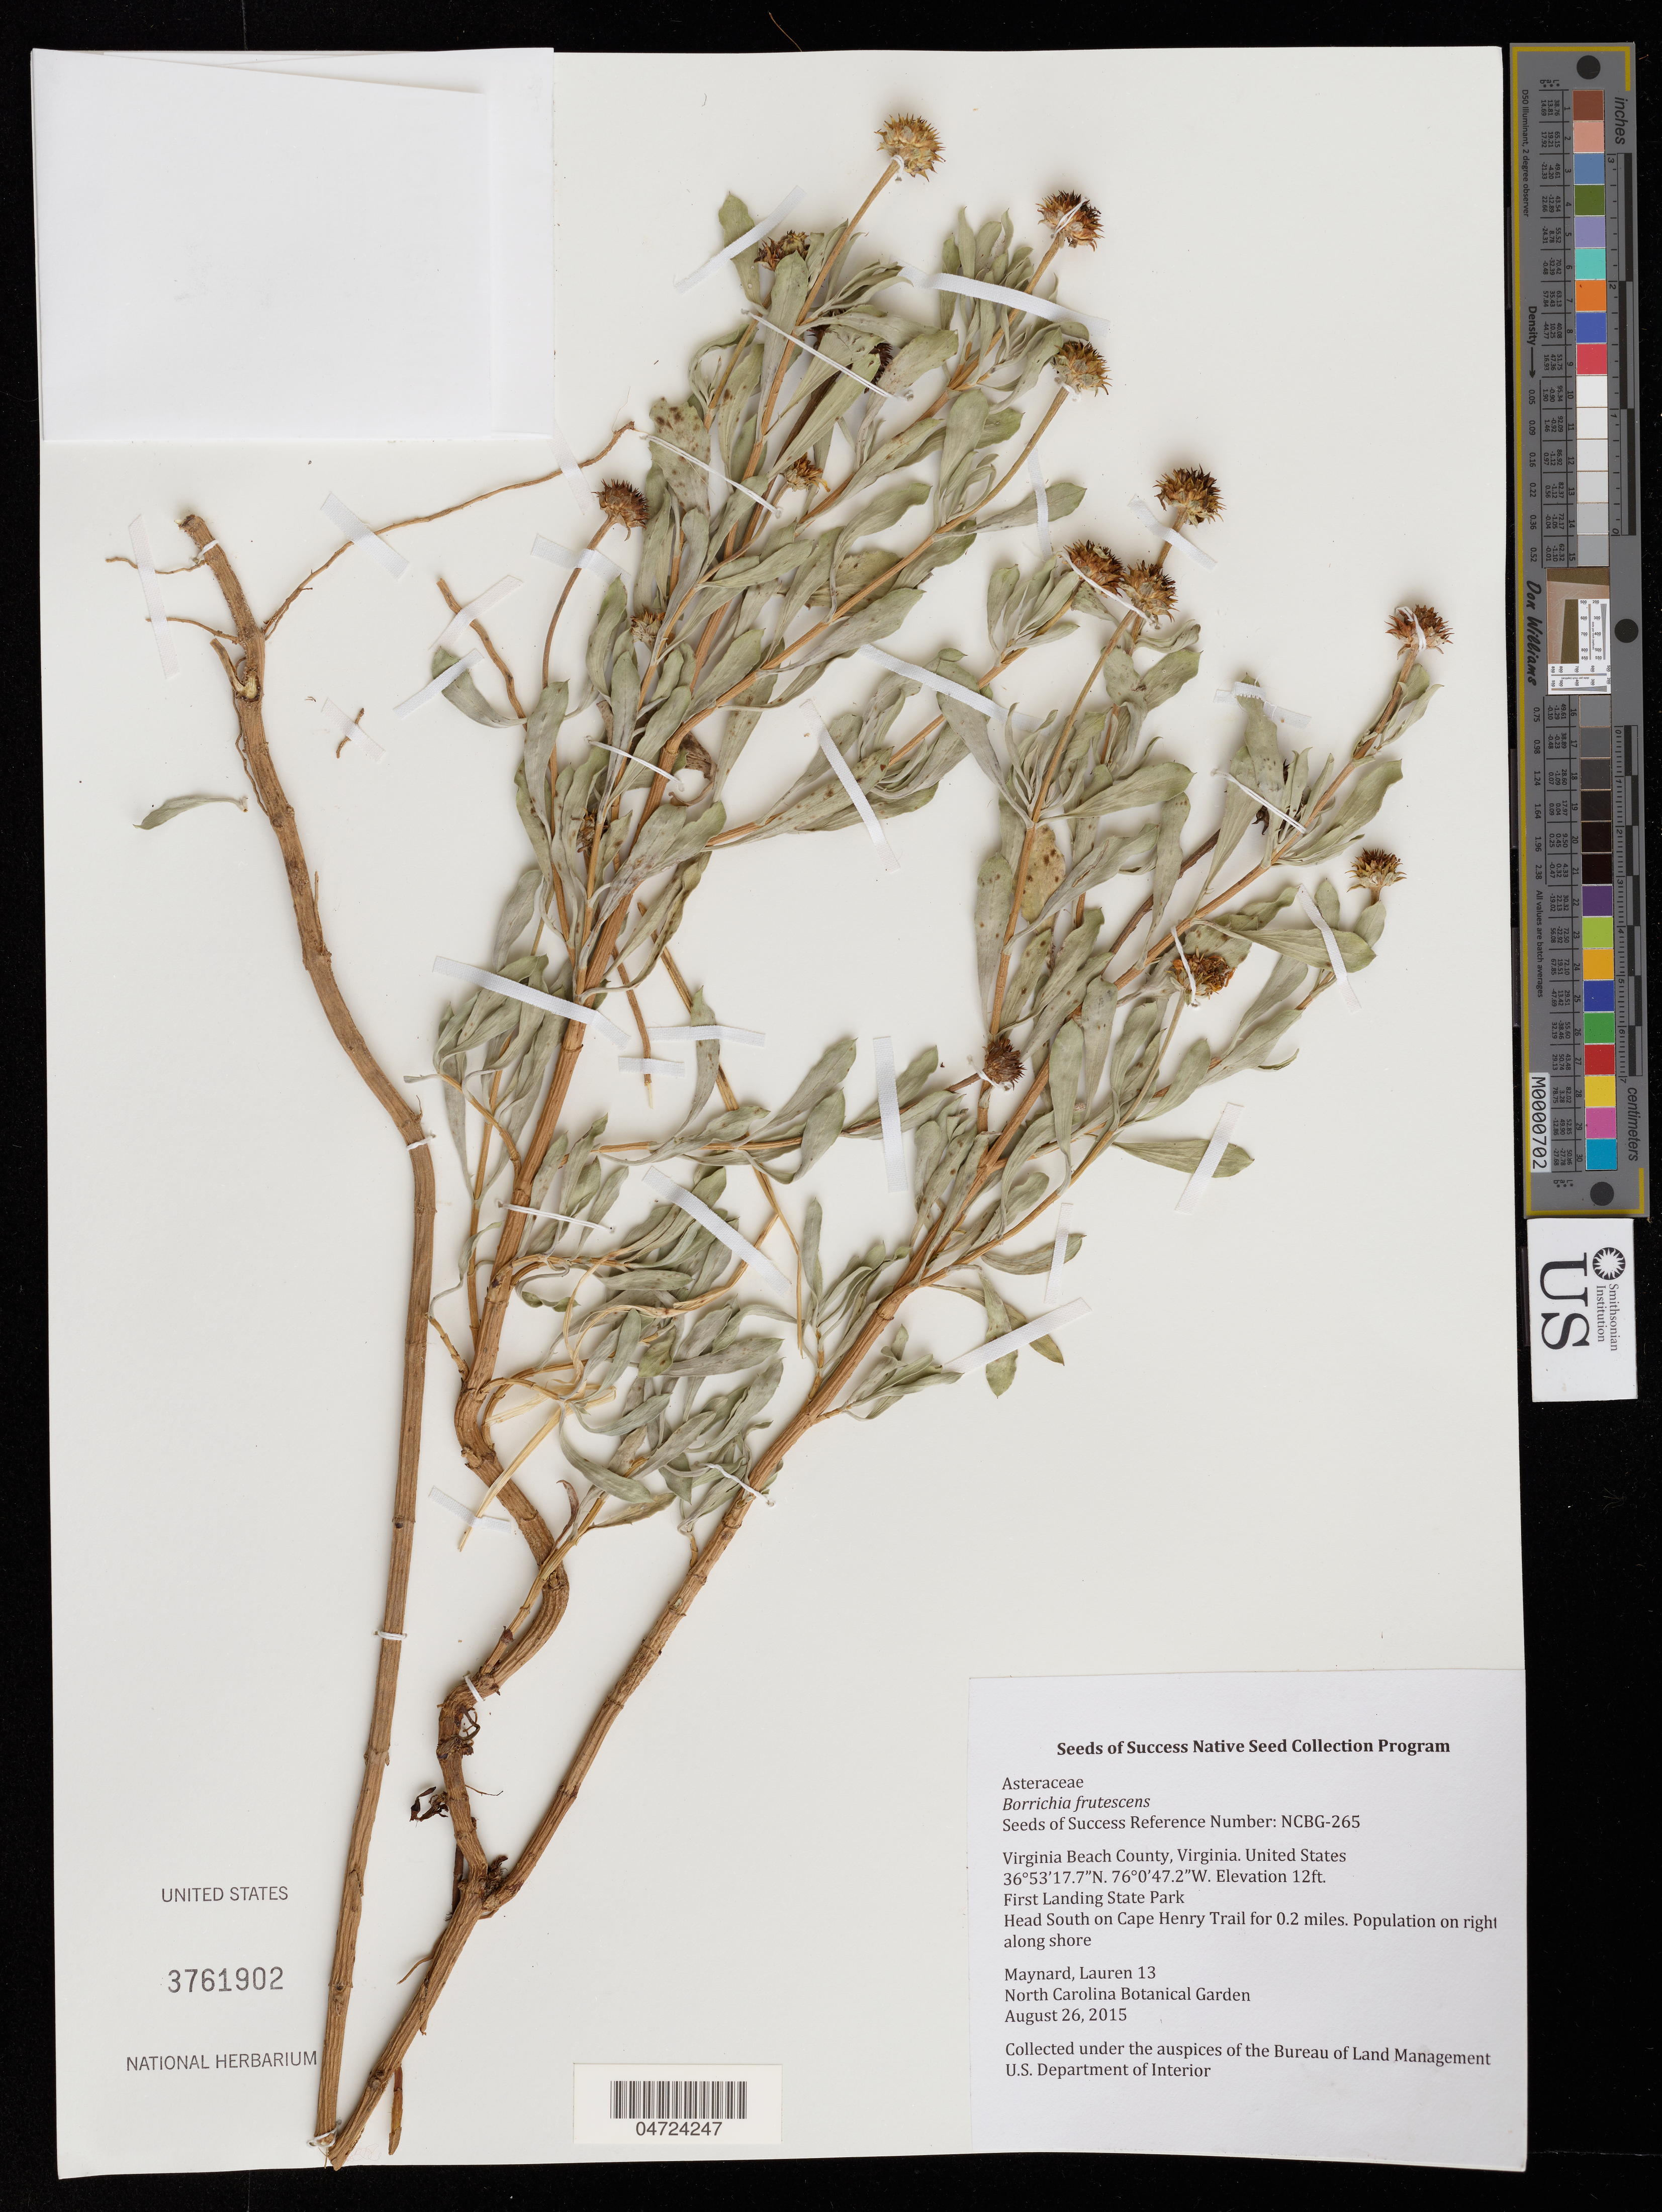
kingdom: Plantae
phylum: Tracheophyta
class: Magnoliopsida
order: Asterales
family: Asteraceae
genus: Borrichia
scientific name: Borrichia frutescens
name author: (L.) DC.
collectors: L. Maynard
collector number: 13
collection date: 2015-08-26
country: United States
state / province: Virginia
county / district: City of Virginia Beach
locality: Virginia Beach County. First Landing State Park. Head South on Cape Henry Trail for 0.2 miles. Population on right along shore.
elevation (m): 4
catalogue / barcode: US 3761902